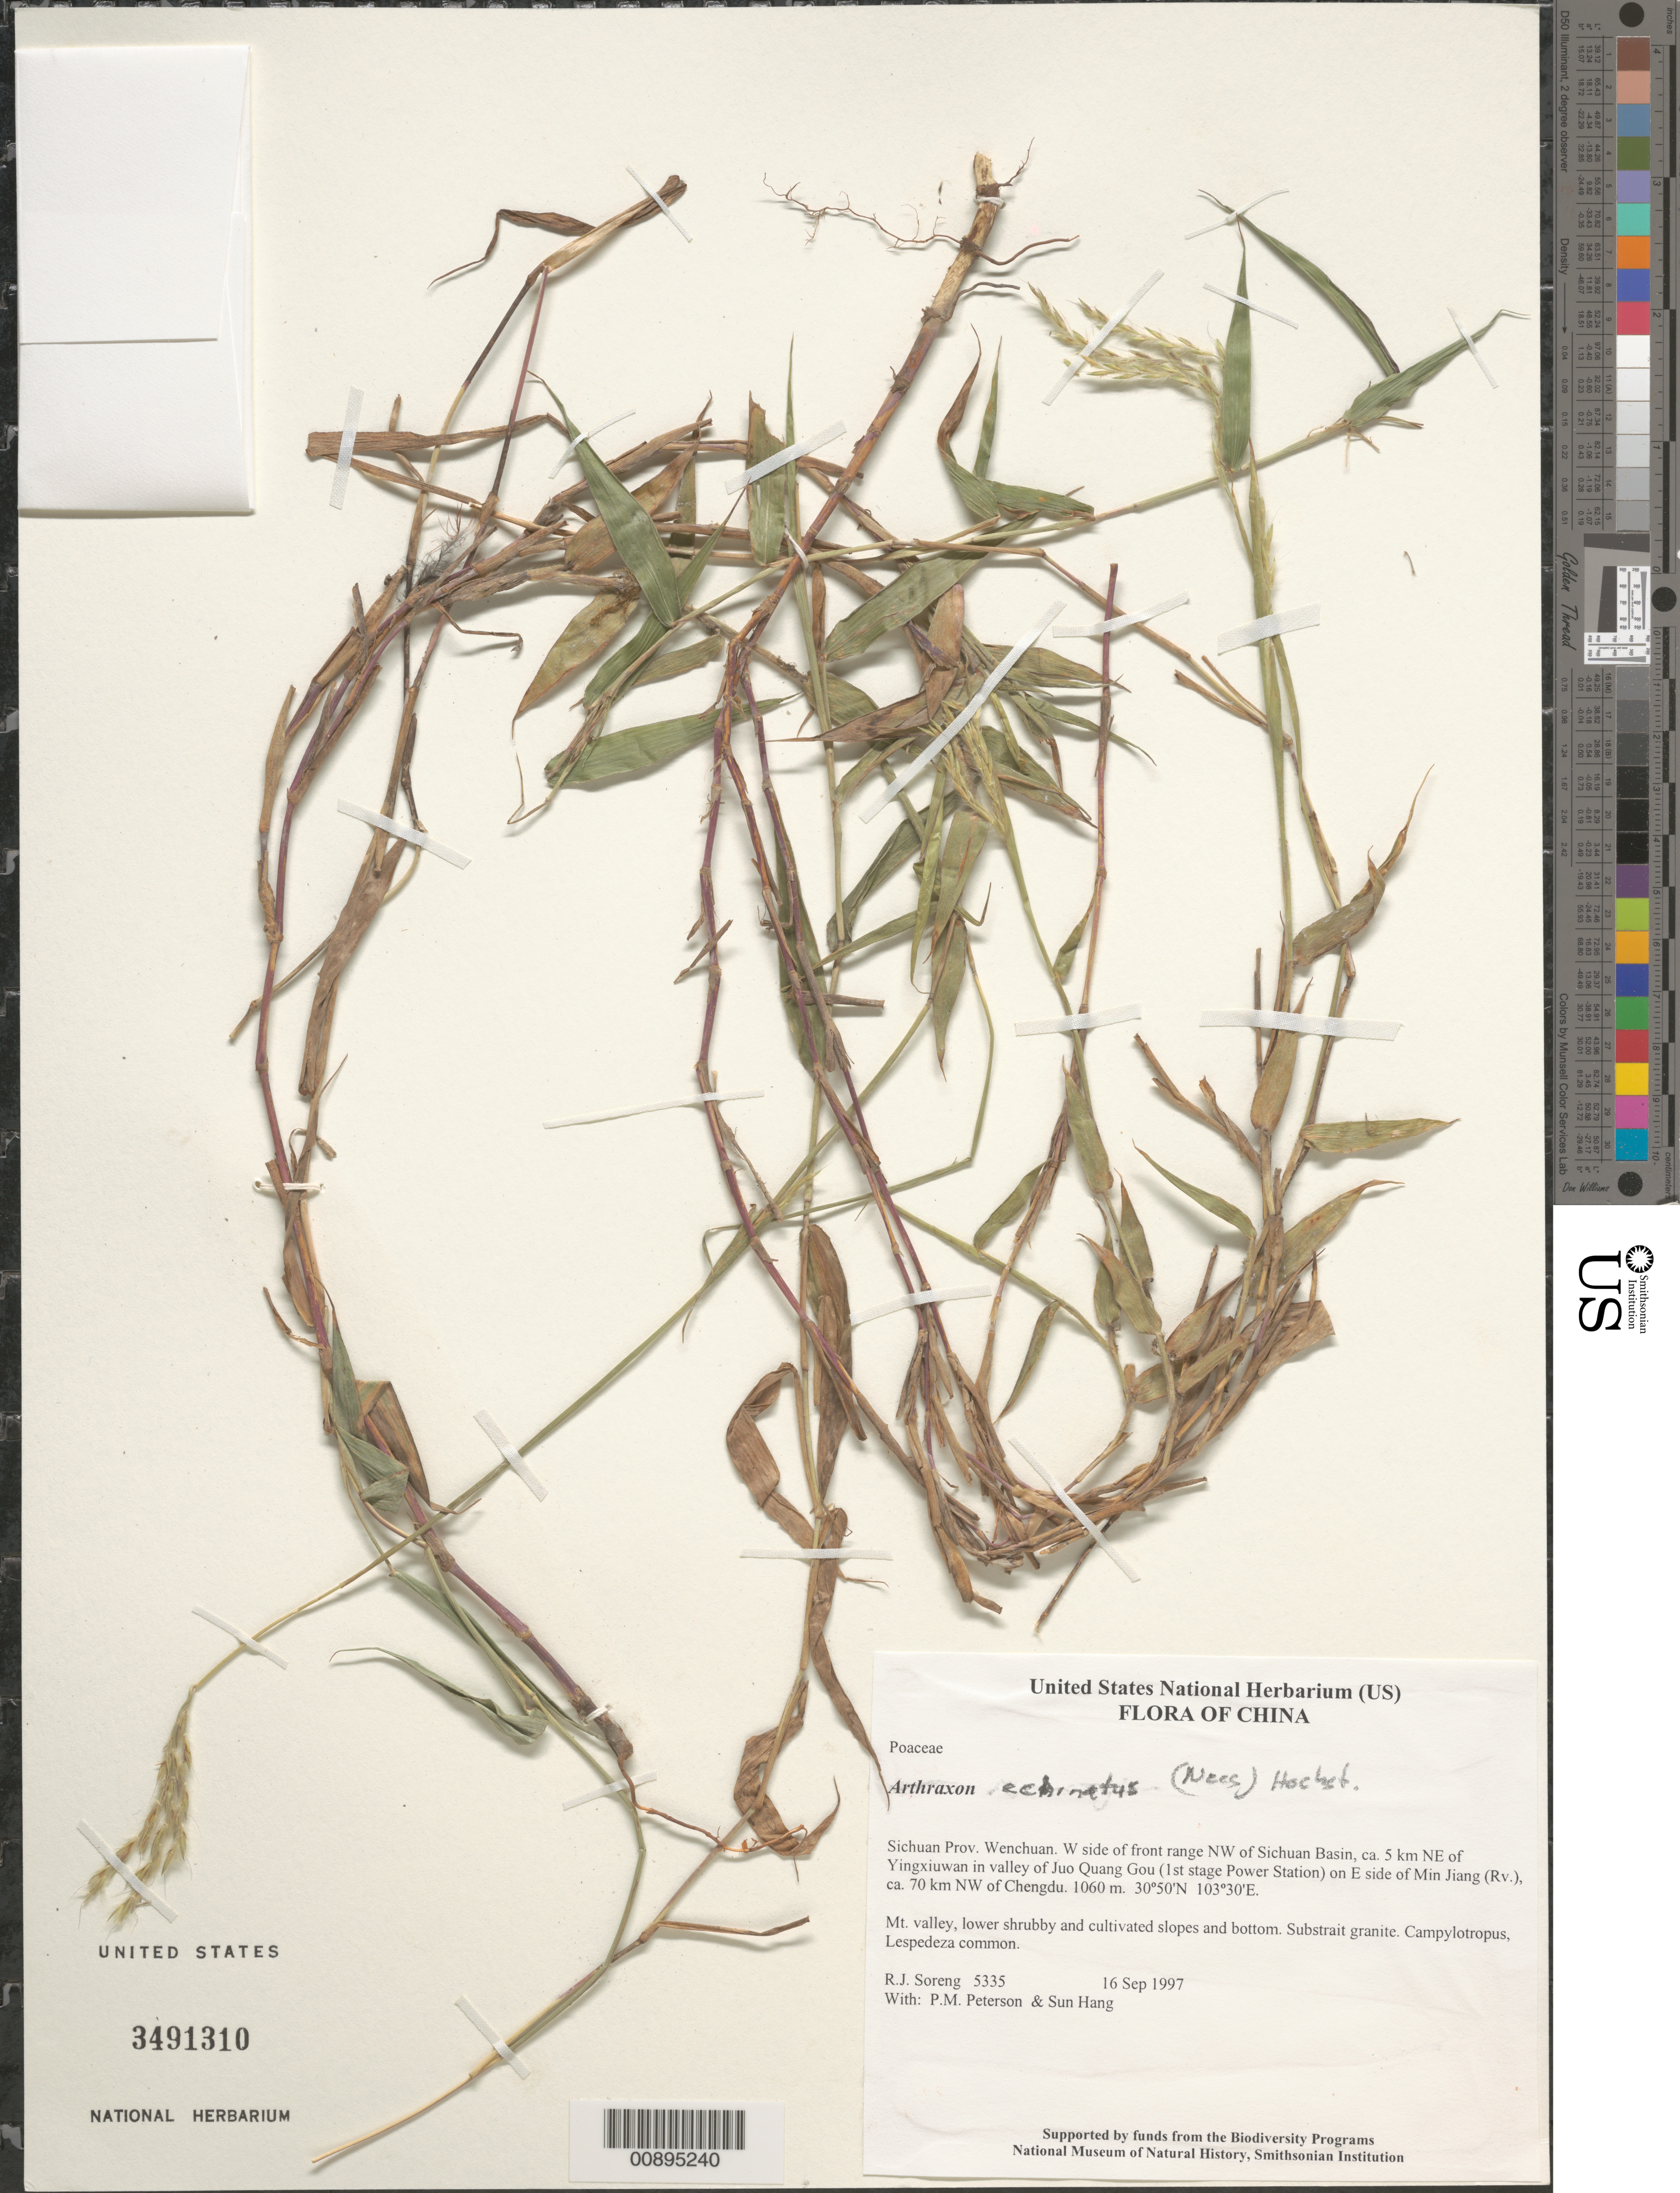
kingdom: Plantae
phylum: Tracheophyta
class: Liliopsida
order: Poales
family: Poaceae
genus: Arthraxon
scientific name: Arthraxon echinatus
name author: (Nees) Hochst.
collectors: R. J. Soreng, P. M. Peterson & Sun Hang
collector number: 5335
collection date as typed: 16 Sep 1997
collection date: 1997-09-16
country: China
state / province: Sichuan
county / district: Wenchuan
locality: W side of front range NW of Sichuan Basin, ca. 5 km NE of Yingxiuwan in valley of Juo Quang Gou (1st stage Power Station) on E side of Min Jiang (Rv.), ca. 70 km NW of Chengdu.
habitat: Mt. valley, lower shruby and cultivated slopes and bottom. Substrait granite. Campylotropus, Lespedeza common.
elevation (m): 1060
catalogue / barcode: US 3491310